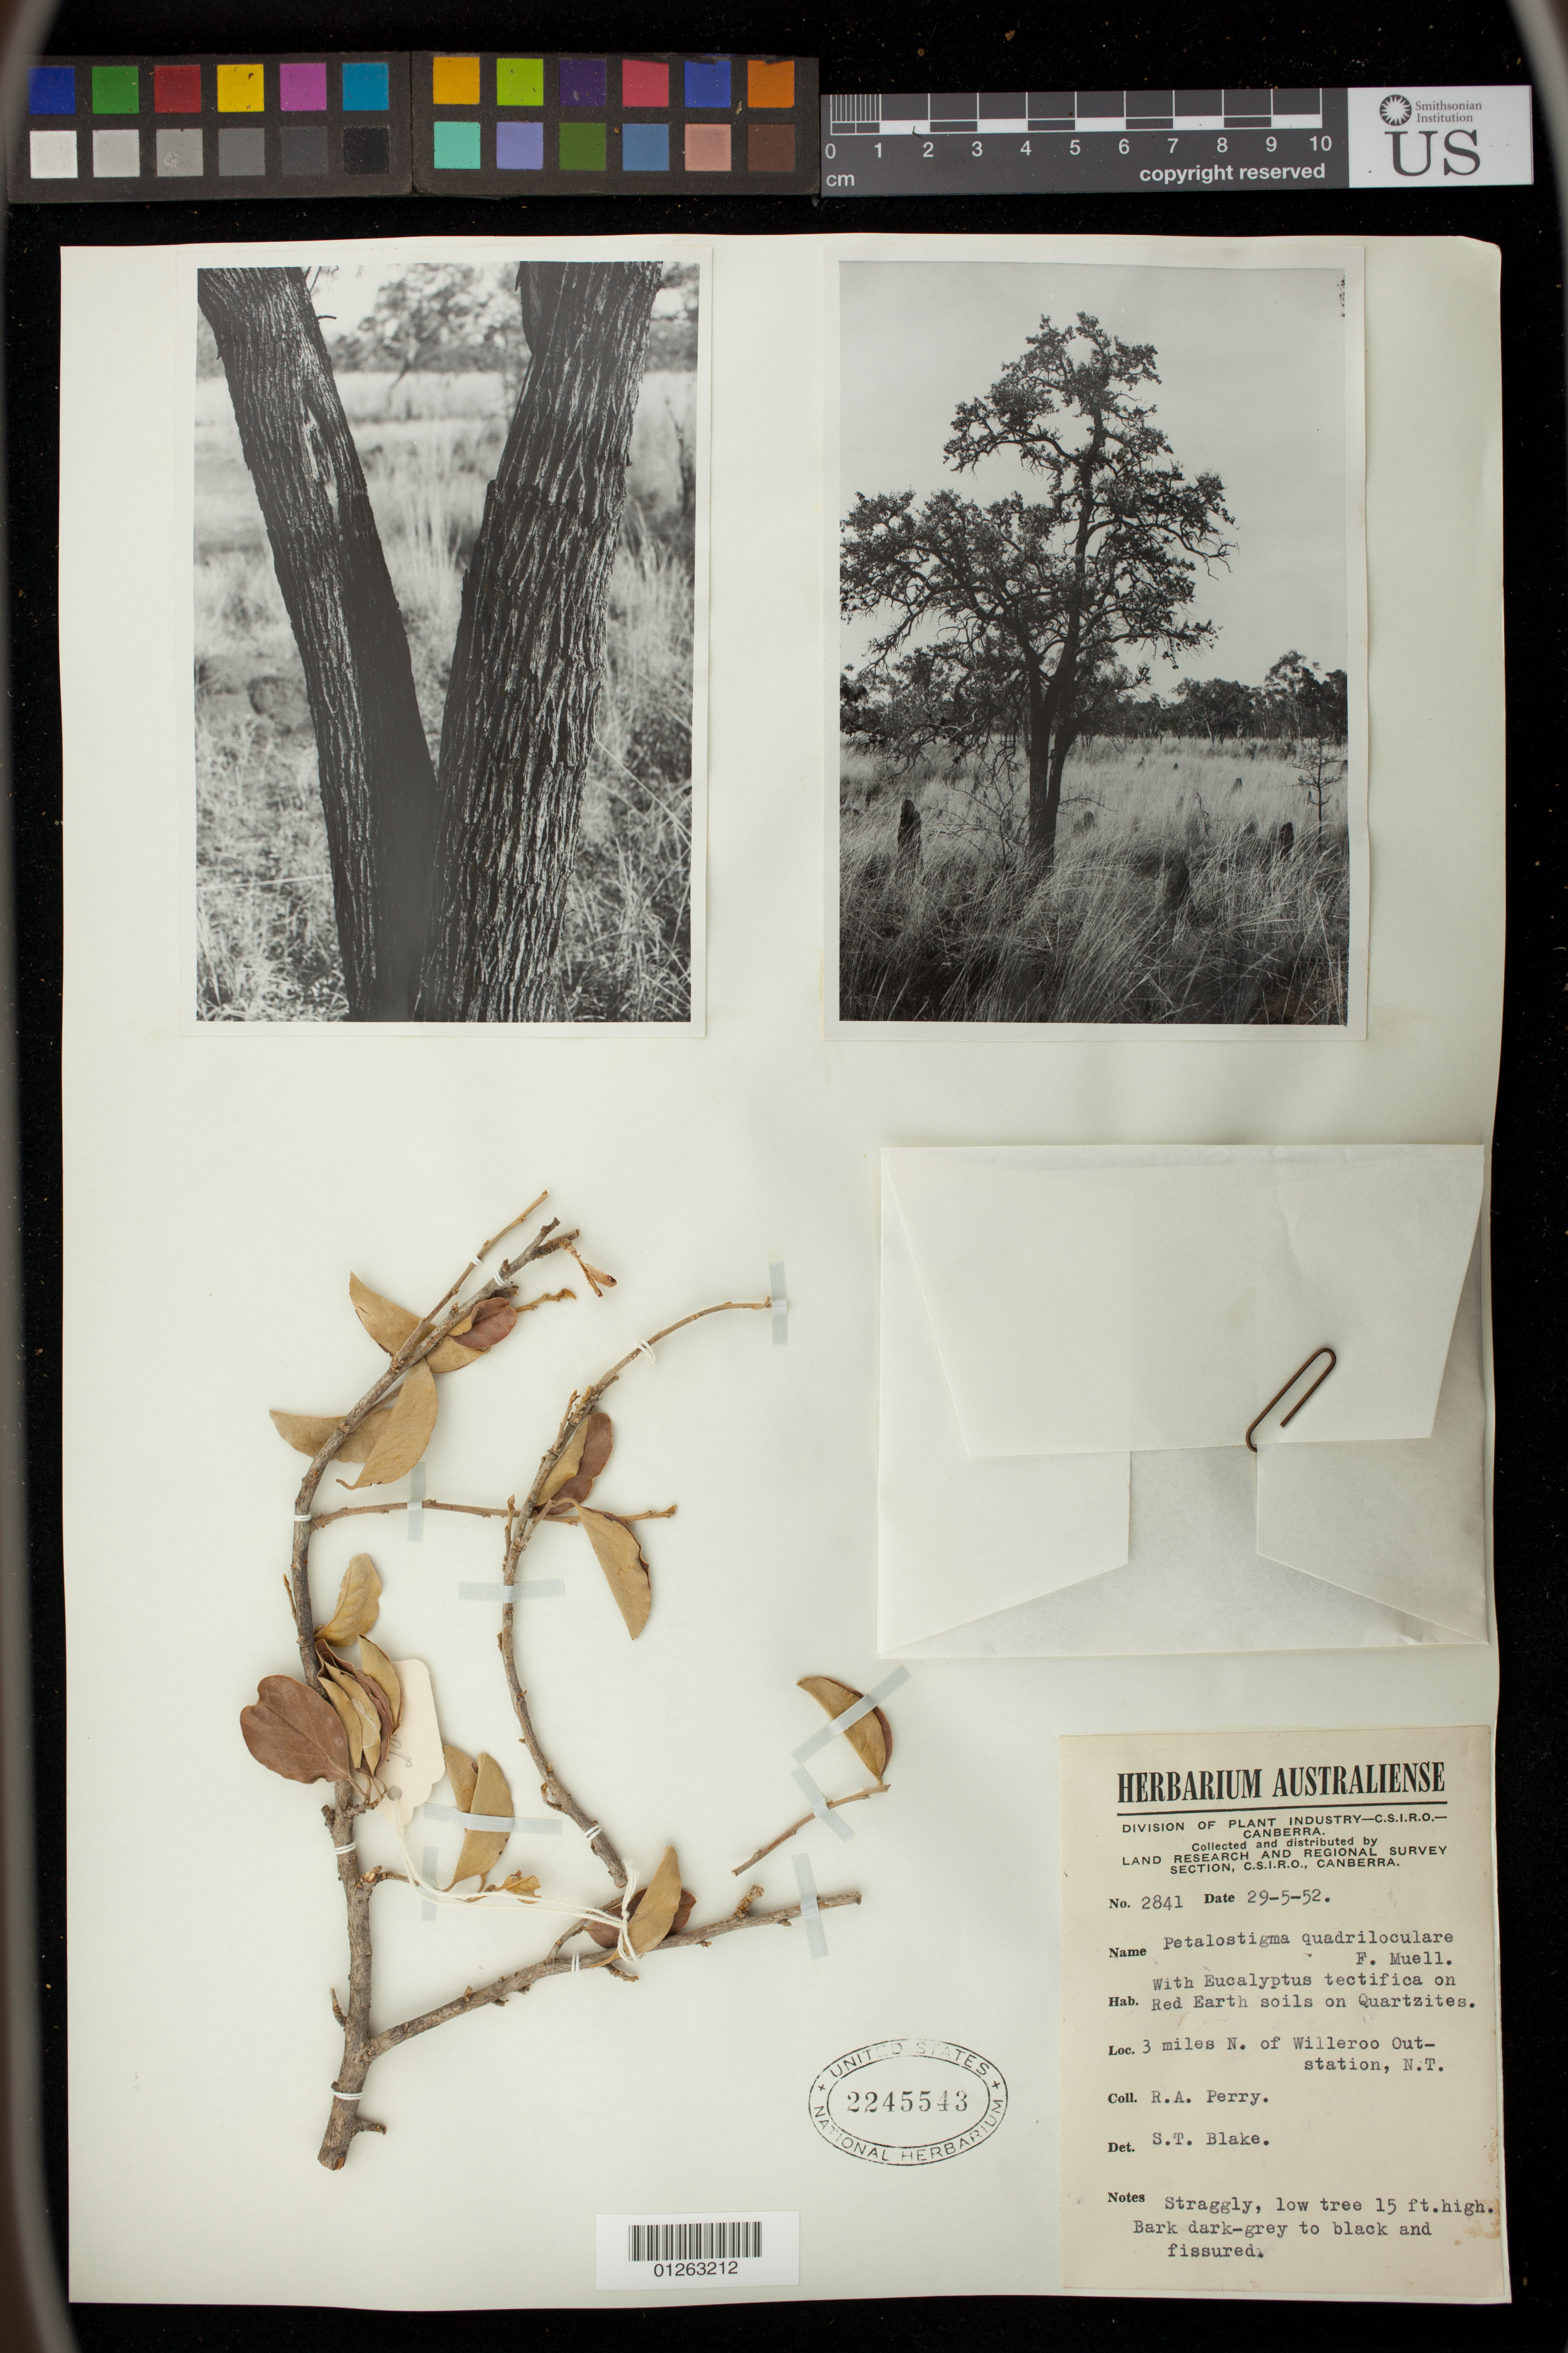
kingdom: Plantae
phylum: Tracheophyta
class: Magnoliopsida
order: Malpighiales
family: Picrodendraceae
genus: Petalostigma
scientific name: Petalostigma quadriloculare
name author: F. Muell.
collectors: Perry, R. A.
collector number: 2841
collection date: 1952-05-29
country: Australia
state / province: Northern Territory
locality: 3 miles N. of Willeroo Outstation, N. T.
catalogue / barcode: US 2245543